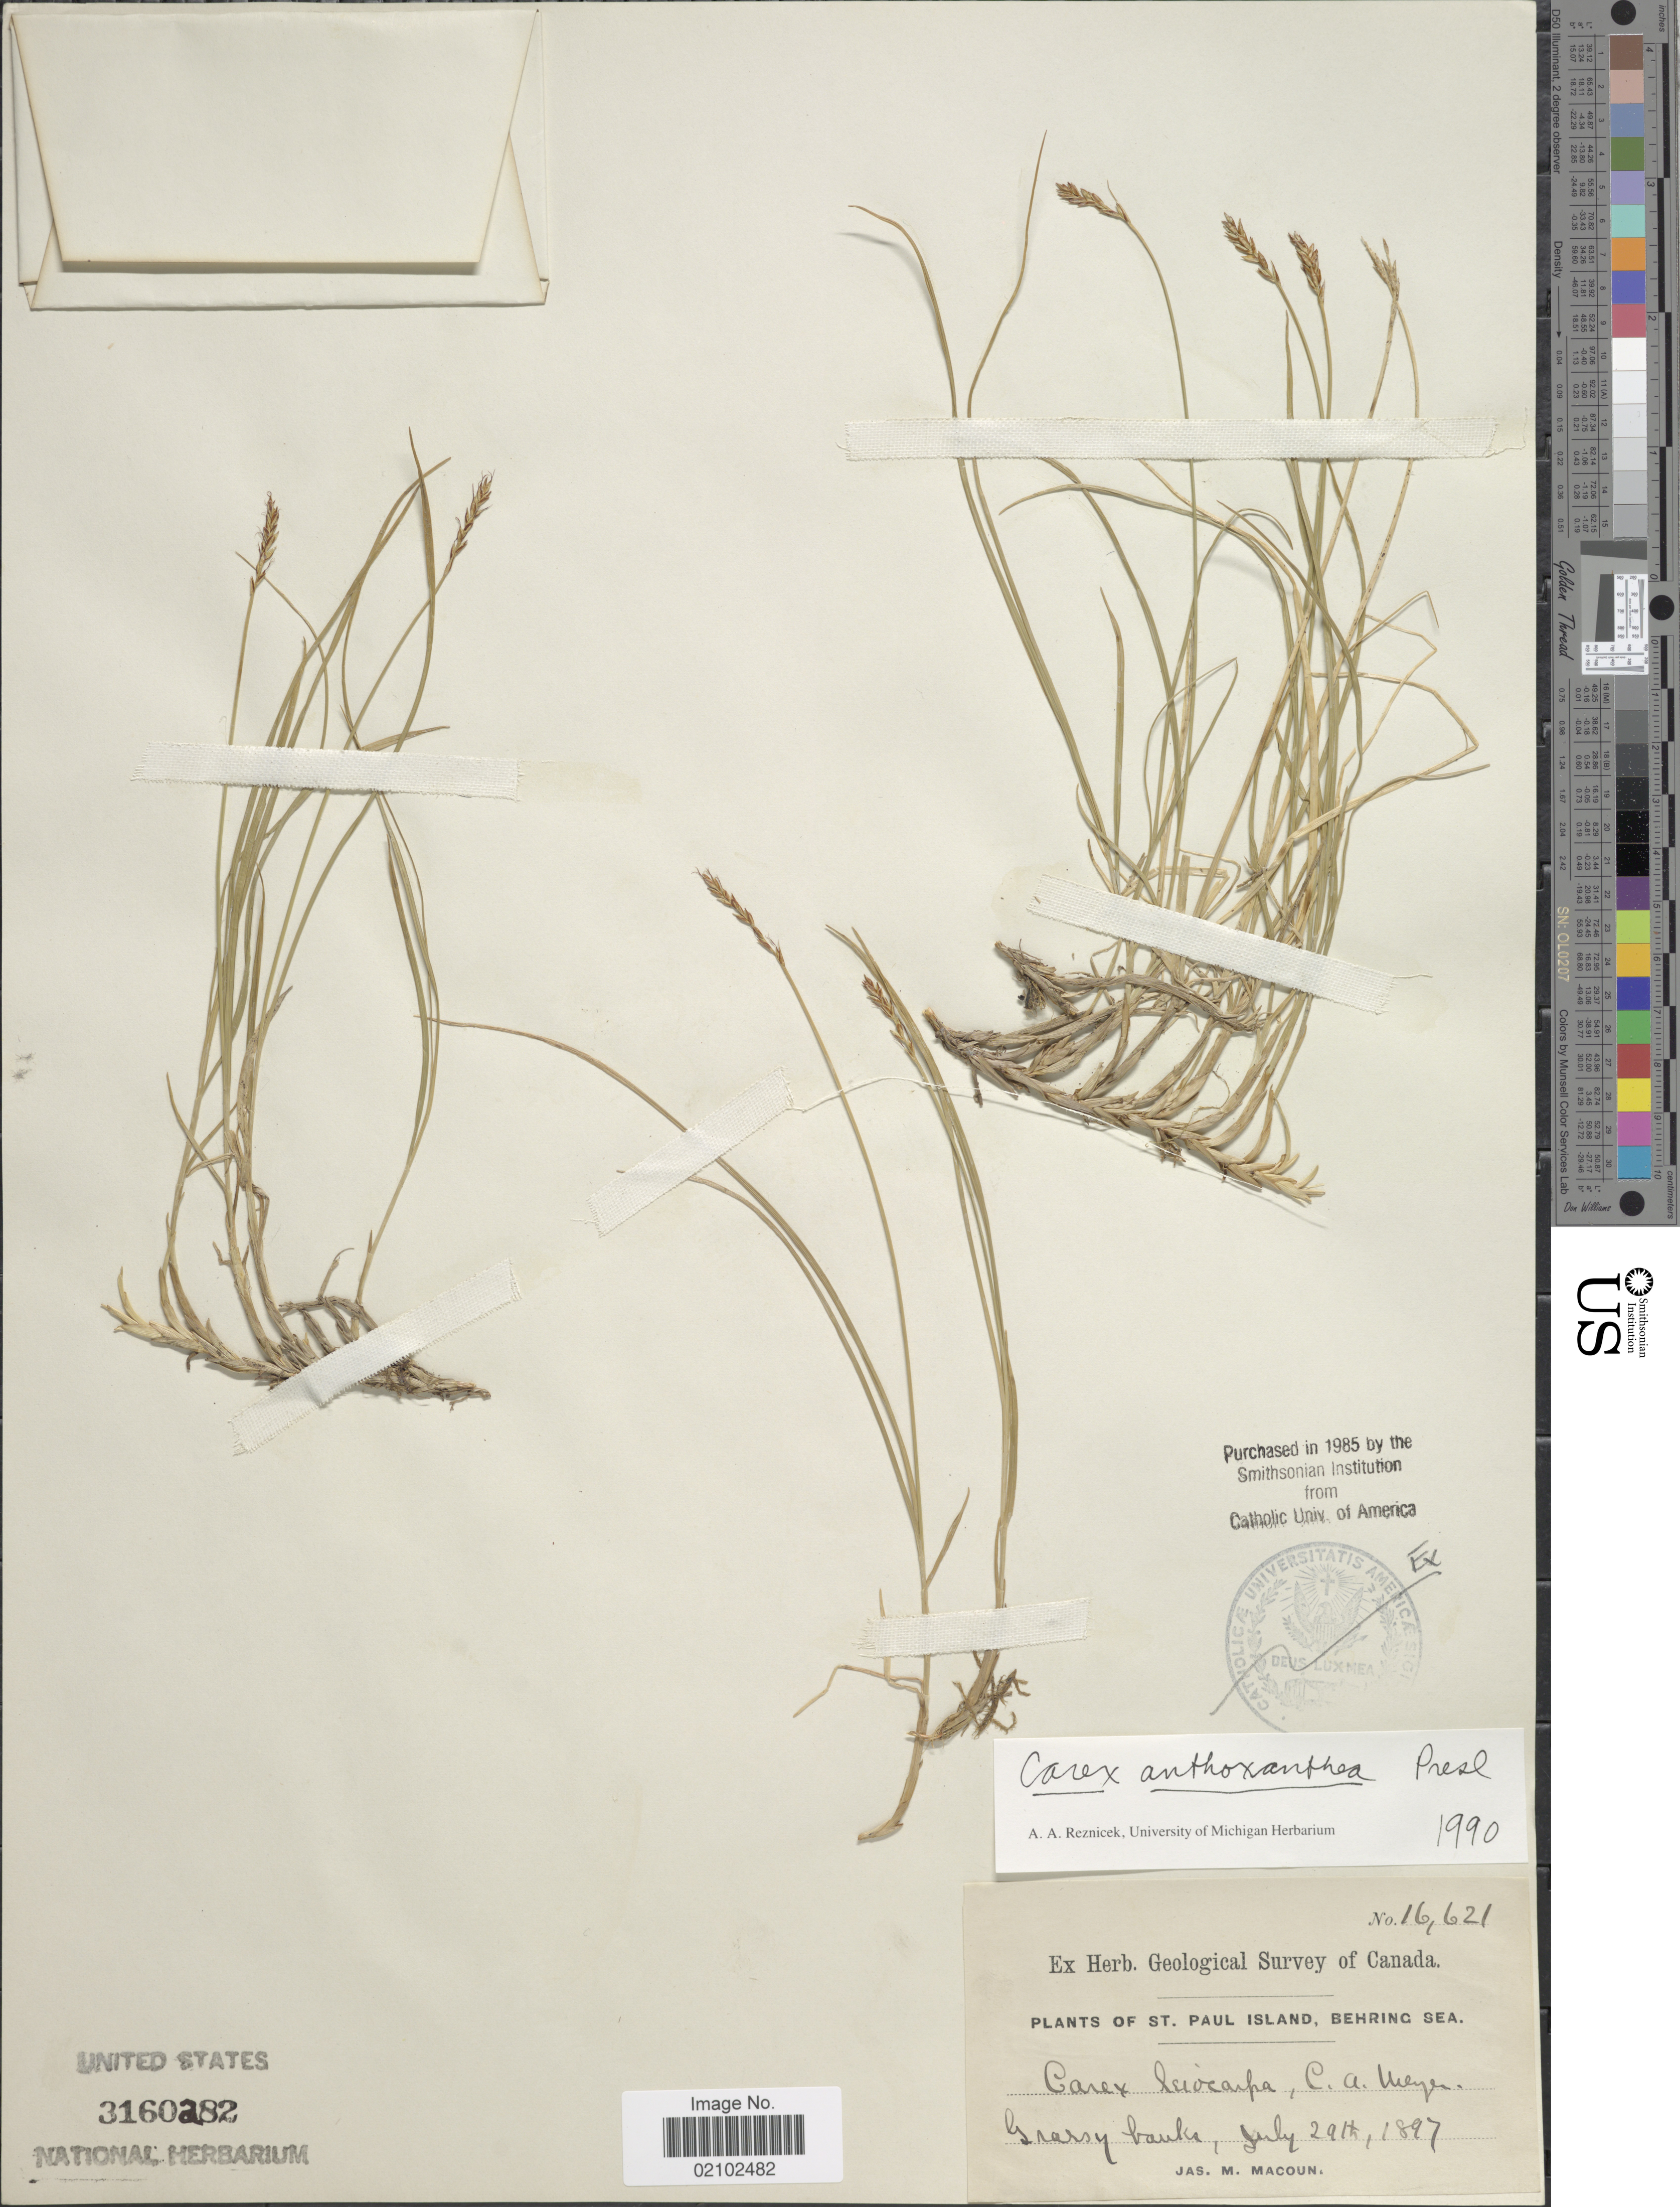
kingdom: Plantae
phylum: Tracheophyta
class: Liliopsida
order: Poales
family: Cyperaceae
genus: Carex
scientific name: Carex anthoxanthea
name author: J. Presl & C. Presl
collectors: J. M. Macoun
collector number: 16621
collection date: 1897-07-29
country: United States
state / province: Alaska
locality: St Paul Island, Behring Sea, Grassy banks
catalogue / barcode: US 3160282